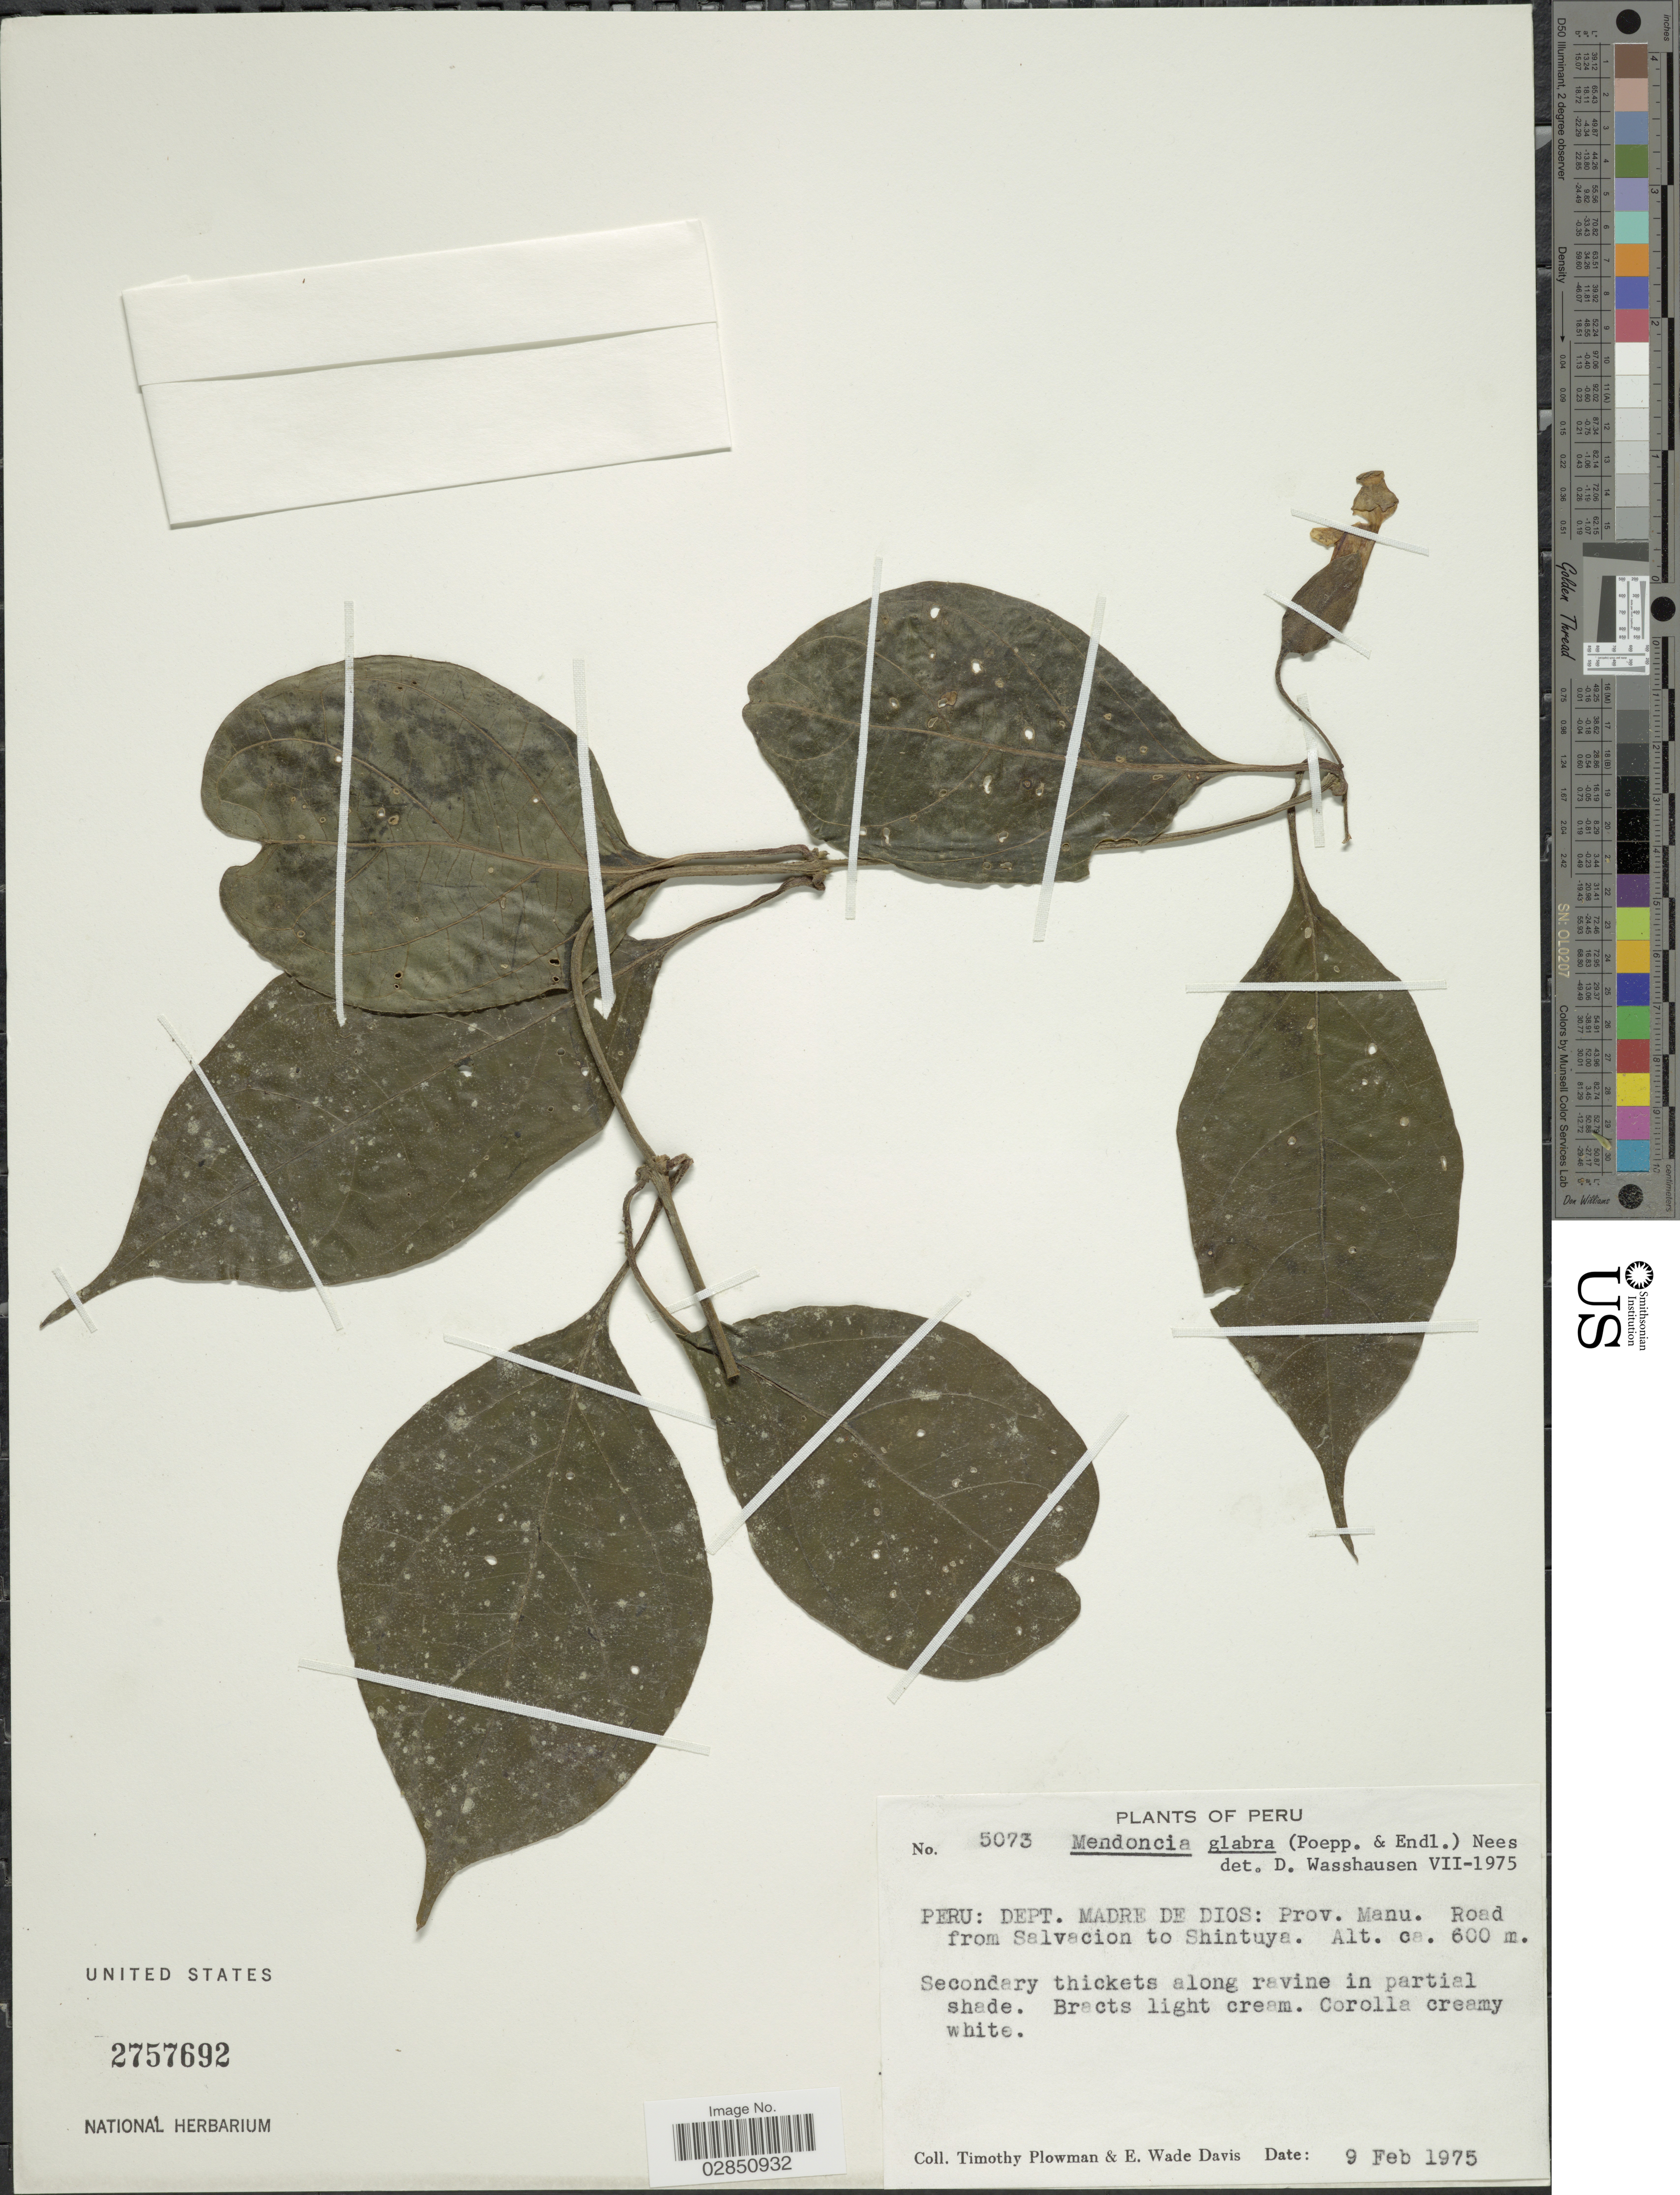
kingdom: Plantae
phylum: Tracheophyta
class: Magnoliopsida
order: Lamiales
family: Acanthaceae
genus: Mendoncia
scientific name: Mendoncia glabra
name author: (Poepp. & Endl.) Nees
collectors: T. Plowman & E. W. Davis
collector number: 5073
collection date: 1975-02-09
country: Peru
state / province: Madre de Dios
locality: Dept. Madre de Dios, Prov. Manu, Road from Salvacion to Shintuya.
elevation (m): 600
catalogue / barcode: US 2757692